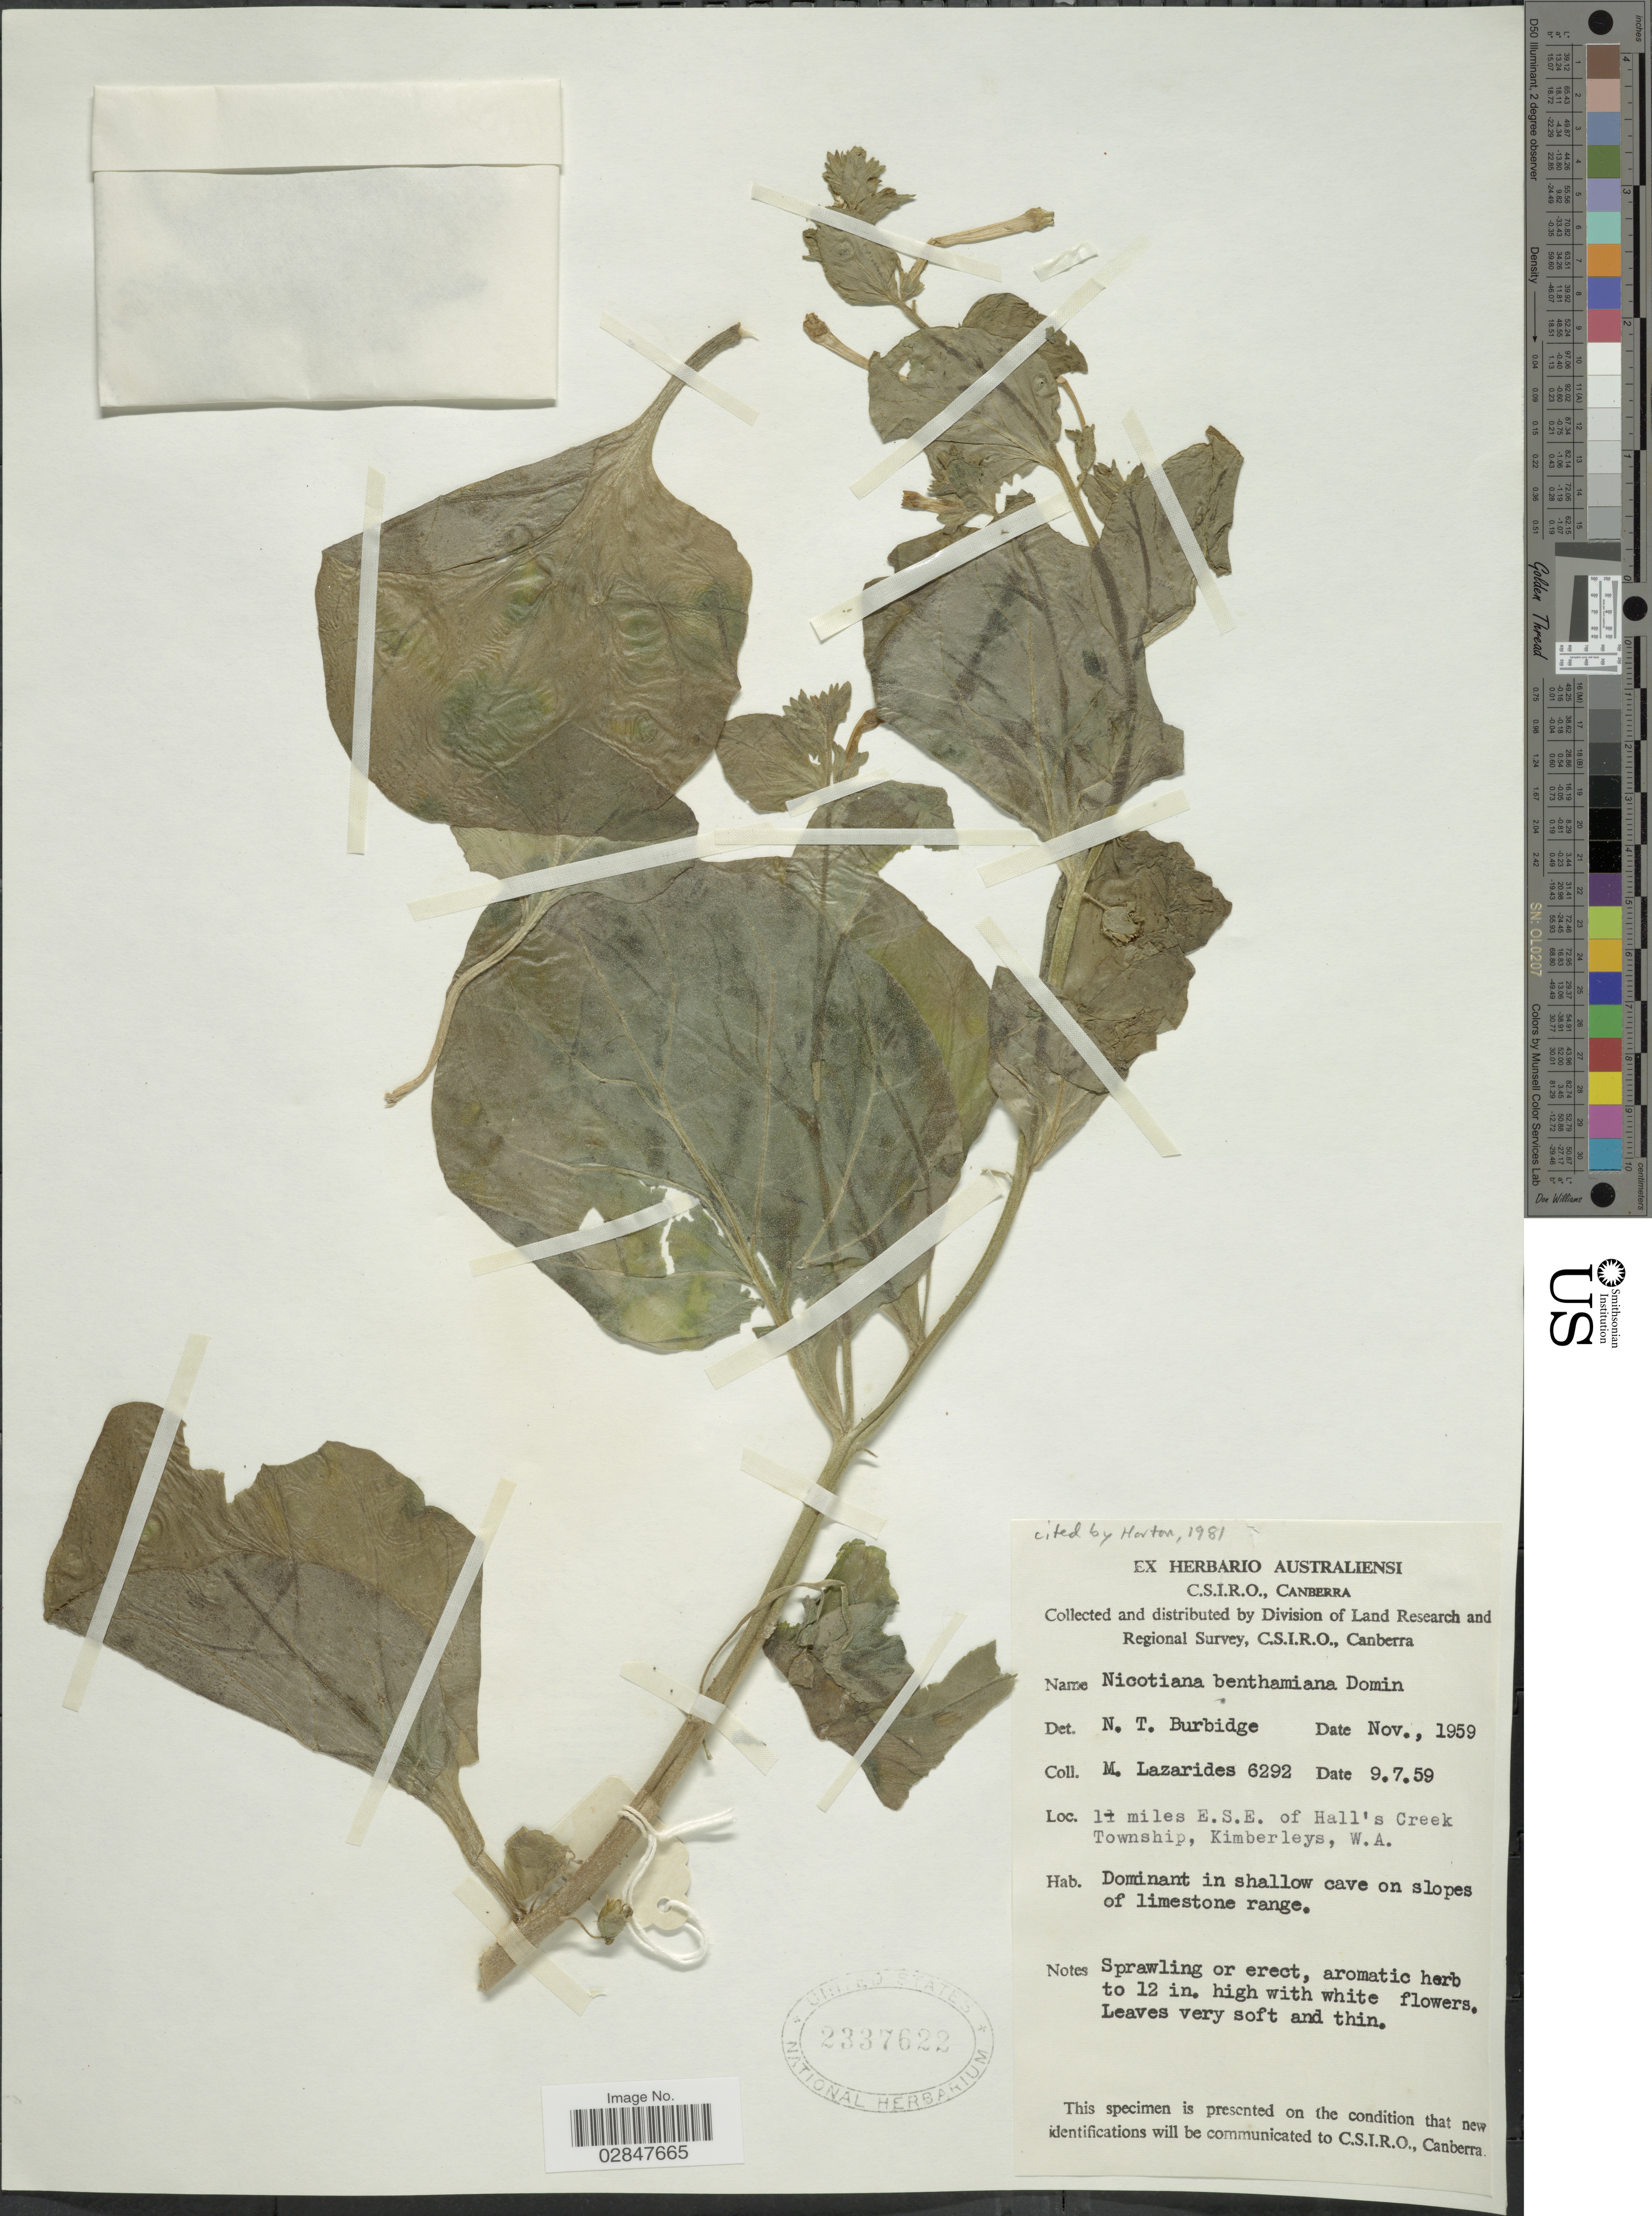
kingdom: Plantae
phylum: Tracheophyta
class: Magnoliopsida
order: Solanales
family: Solanaceae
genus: Nicotiana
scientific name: Nicotiana benthamiana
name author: Domin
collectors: M. Lazarides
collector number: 6292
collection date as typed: Transcribed d/m/y: 9/7/59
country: Australia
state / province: Western Australia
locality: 11 miles E. S.E. of Hall's Creek Township, Kimberleys, W. A.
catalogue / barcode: US 2337622